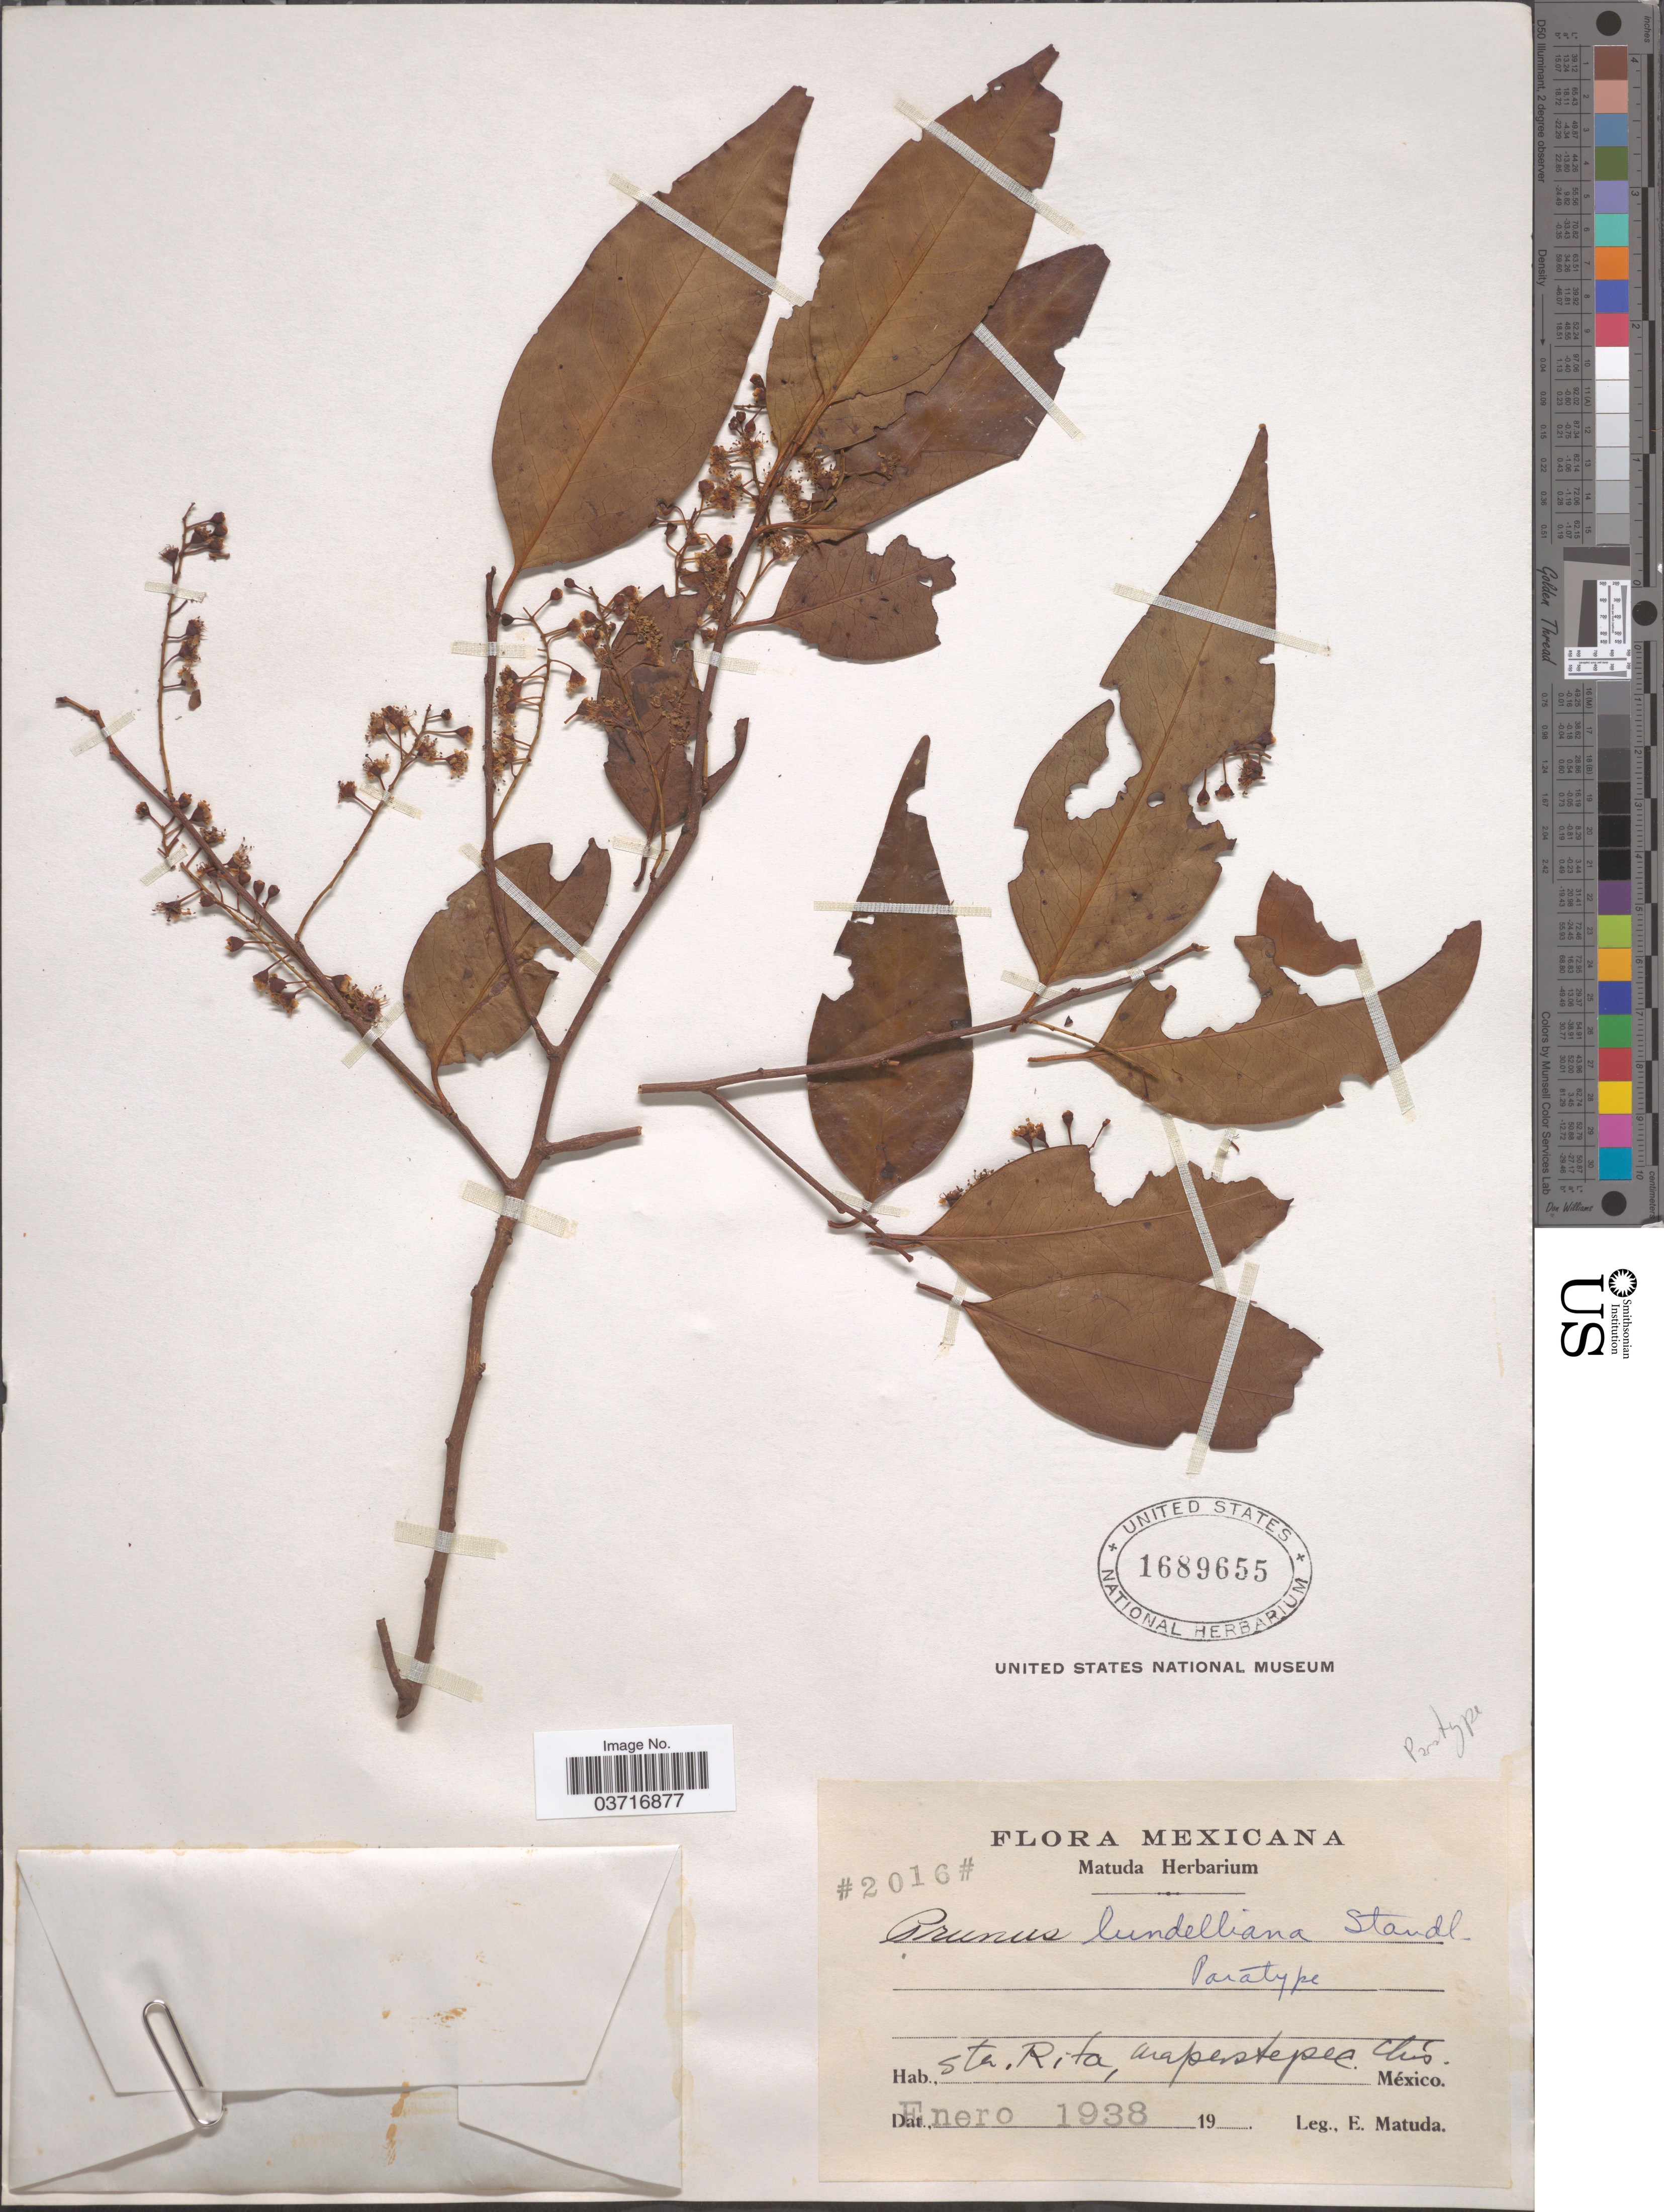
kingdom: Plantae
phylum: Tracheophyta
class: Magnoliopsida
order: Rosales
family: Rosaceae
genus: Prunus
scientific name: Prunus lundelliana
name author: Standl.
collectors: E. Matuda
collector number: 2016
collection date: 1938-01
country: Mexico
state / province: Chiapas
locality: Sta. Rita, Mapastepec, Chis.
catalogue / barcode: US 1689655